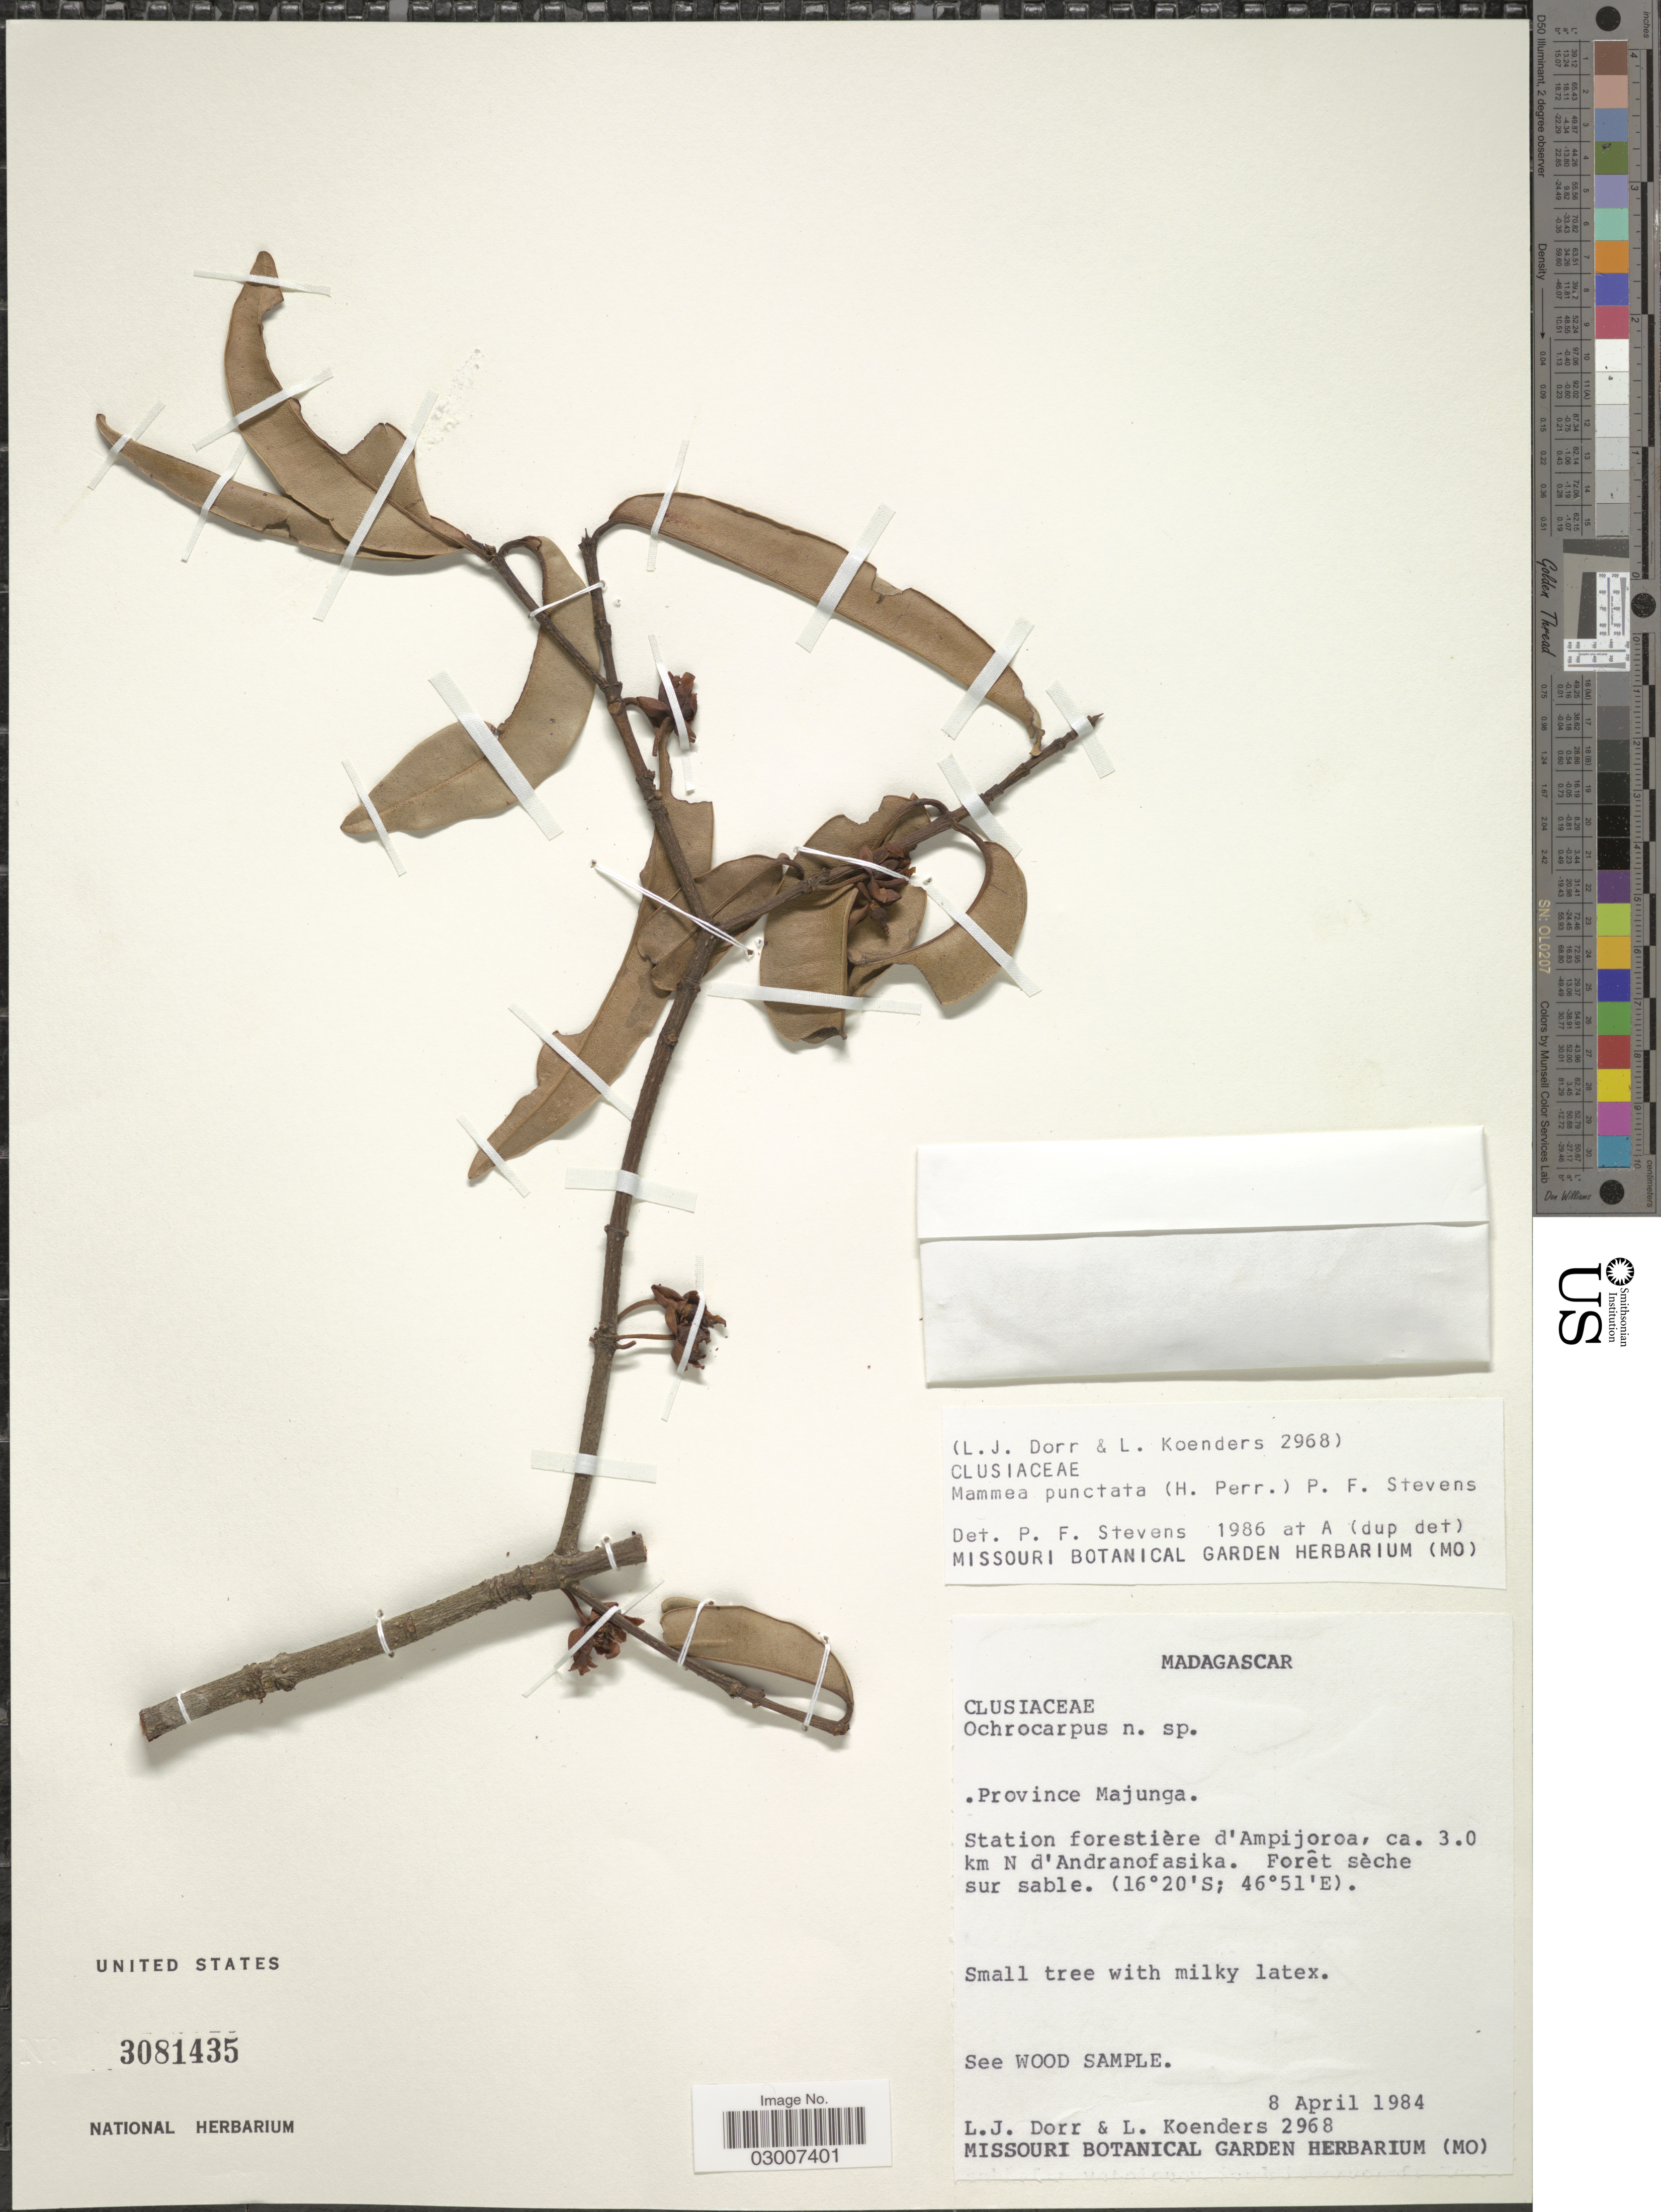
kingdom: Plantae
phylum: Tracheophyta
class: Magnoliopsida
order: Malpighiales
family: Calophyllaceae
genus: Mammea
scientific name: Mammea punctata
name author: (H. Perrier) P.F. Stevens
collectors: L. J. Dorr & L. Koenders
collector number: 2968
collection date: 1984-04-08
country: Madagascar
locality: Province Majunga. Station forestière d'Ampijoroa, ca. 3.0 km N d'Andranofasika.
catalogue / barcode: US 3081435